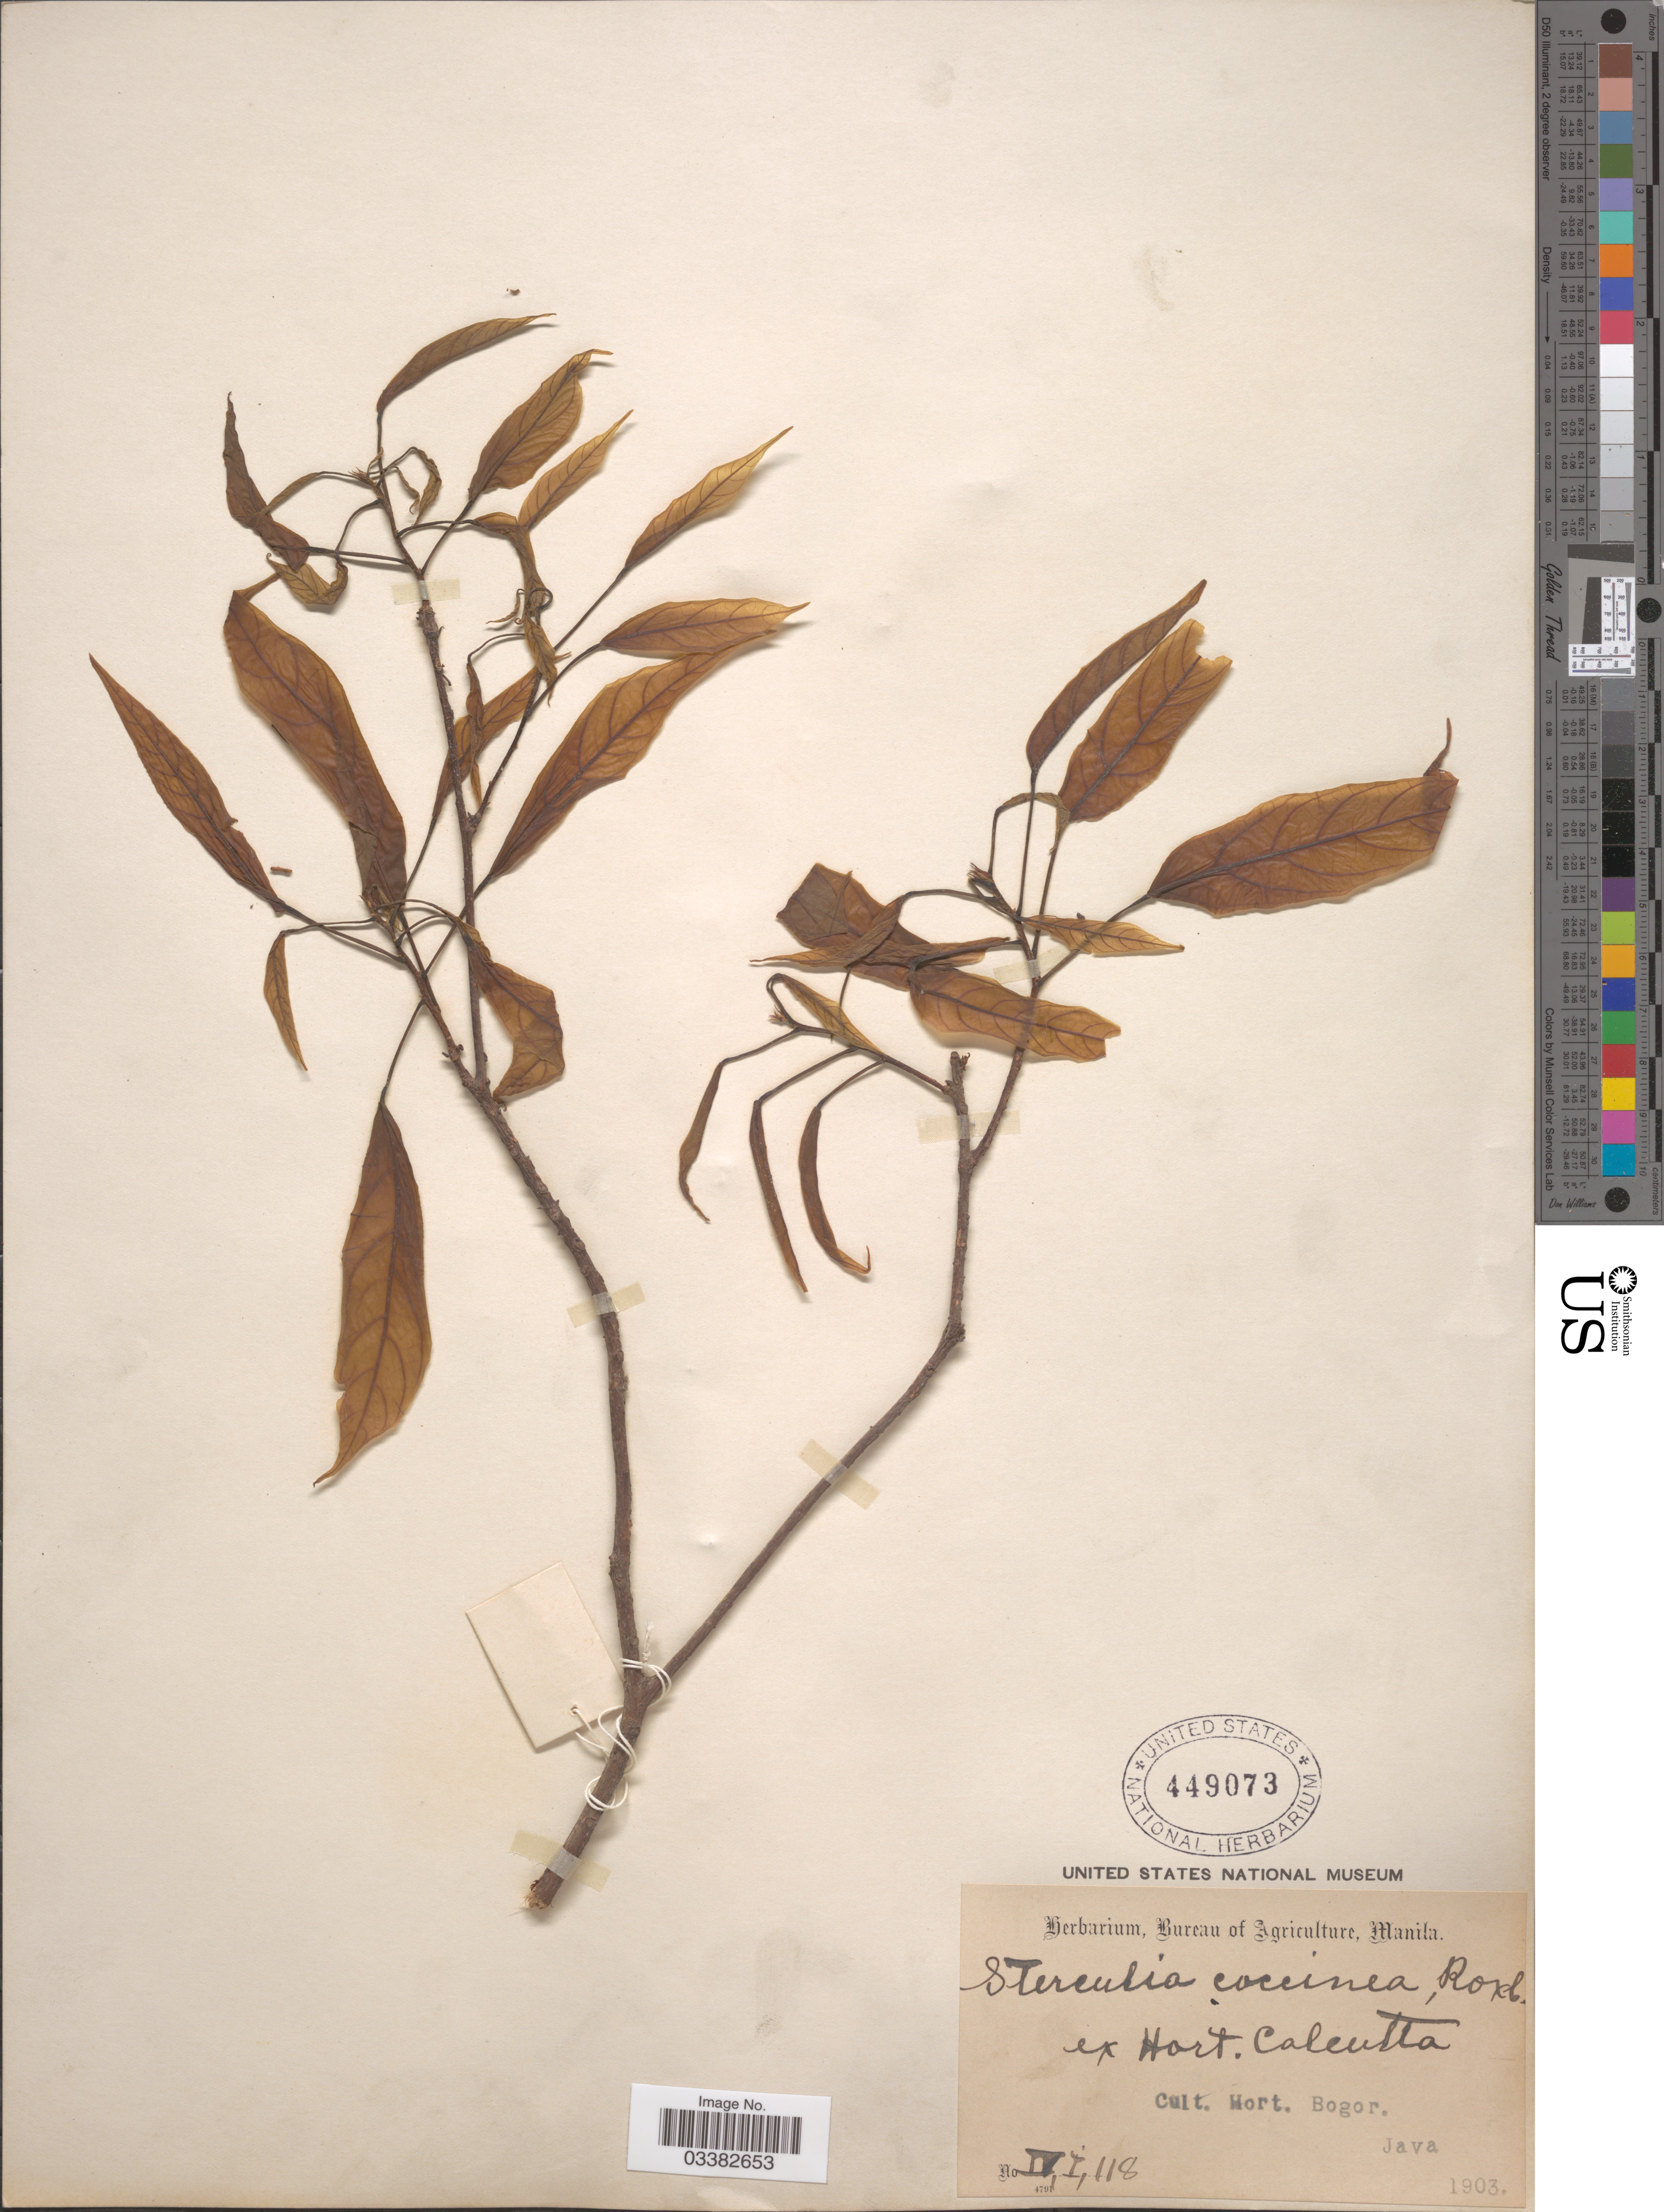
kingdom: Plantae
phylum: Tracheophyta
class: Magnoliopsida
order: Malvales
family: Malvaceae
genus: Sterculia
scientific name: Sterculia coccinea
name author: Roxb.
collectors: ex Herb. Bur. Agric. Manila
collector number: IV,I,118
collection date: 1903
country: Indonesia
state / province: Java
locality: Cult. Hort. Bogor.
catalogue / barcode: US 449073